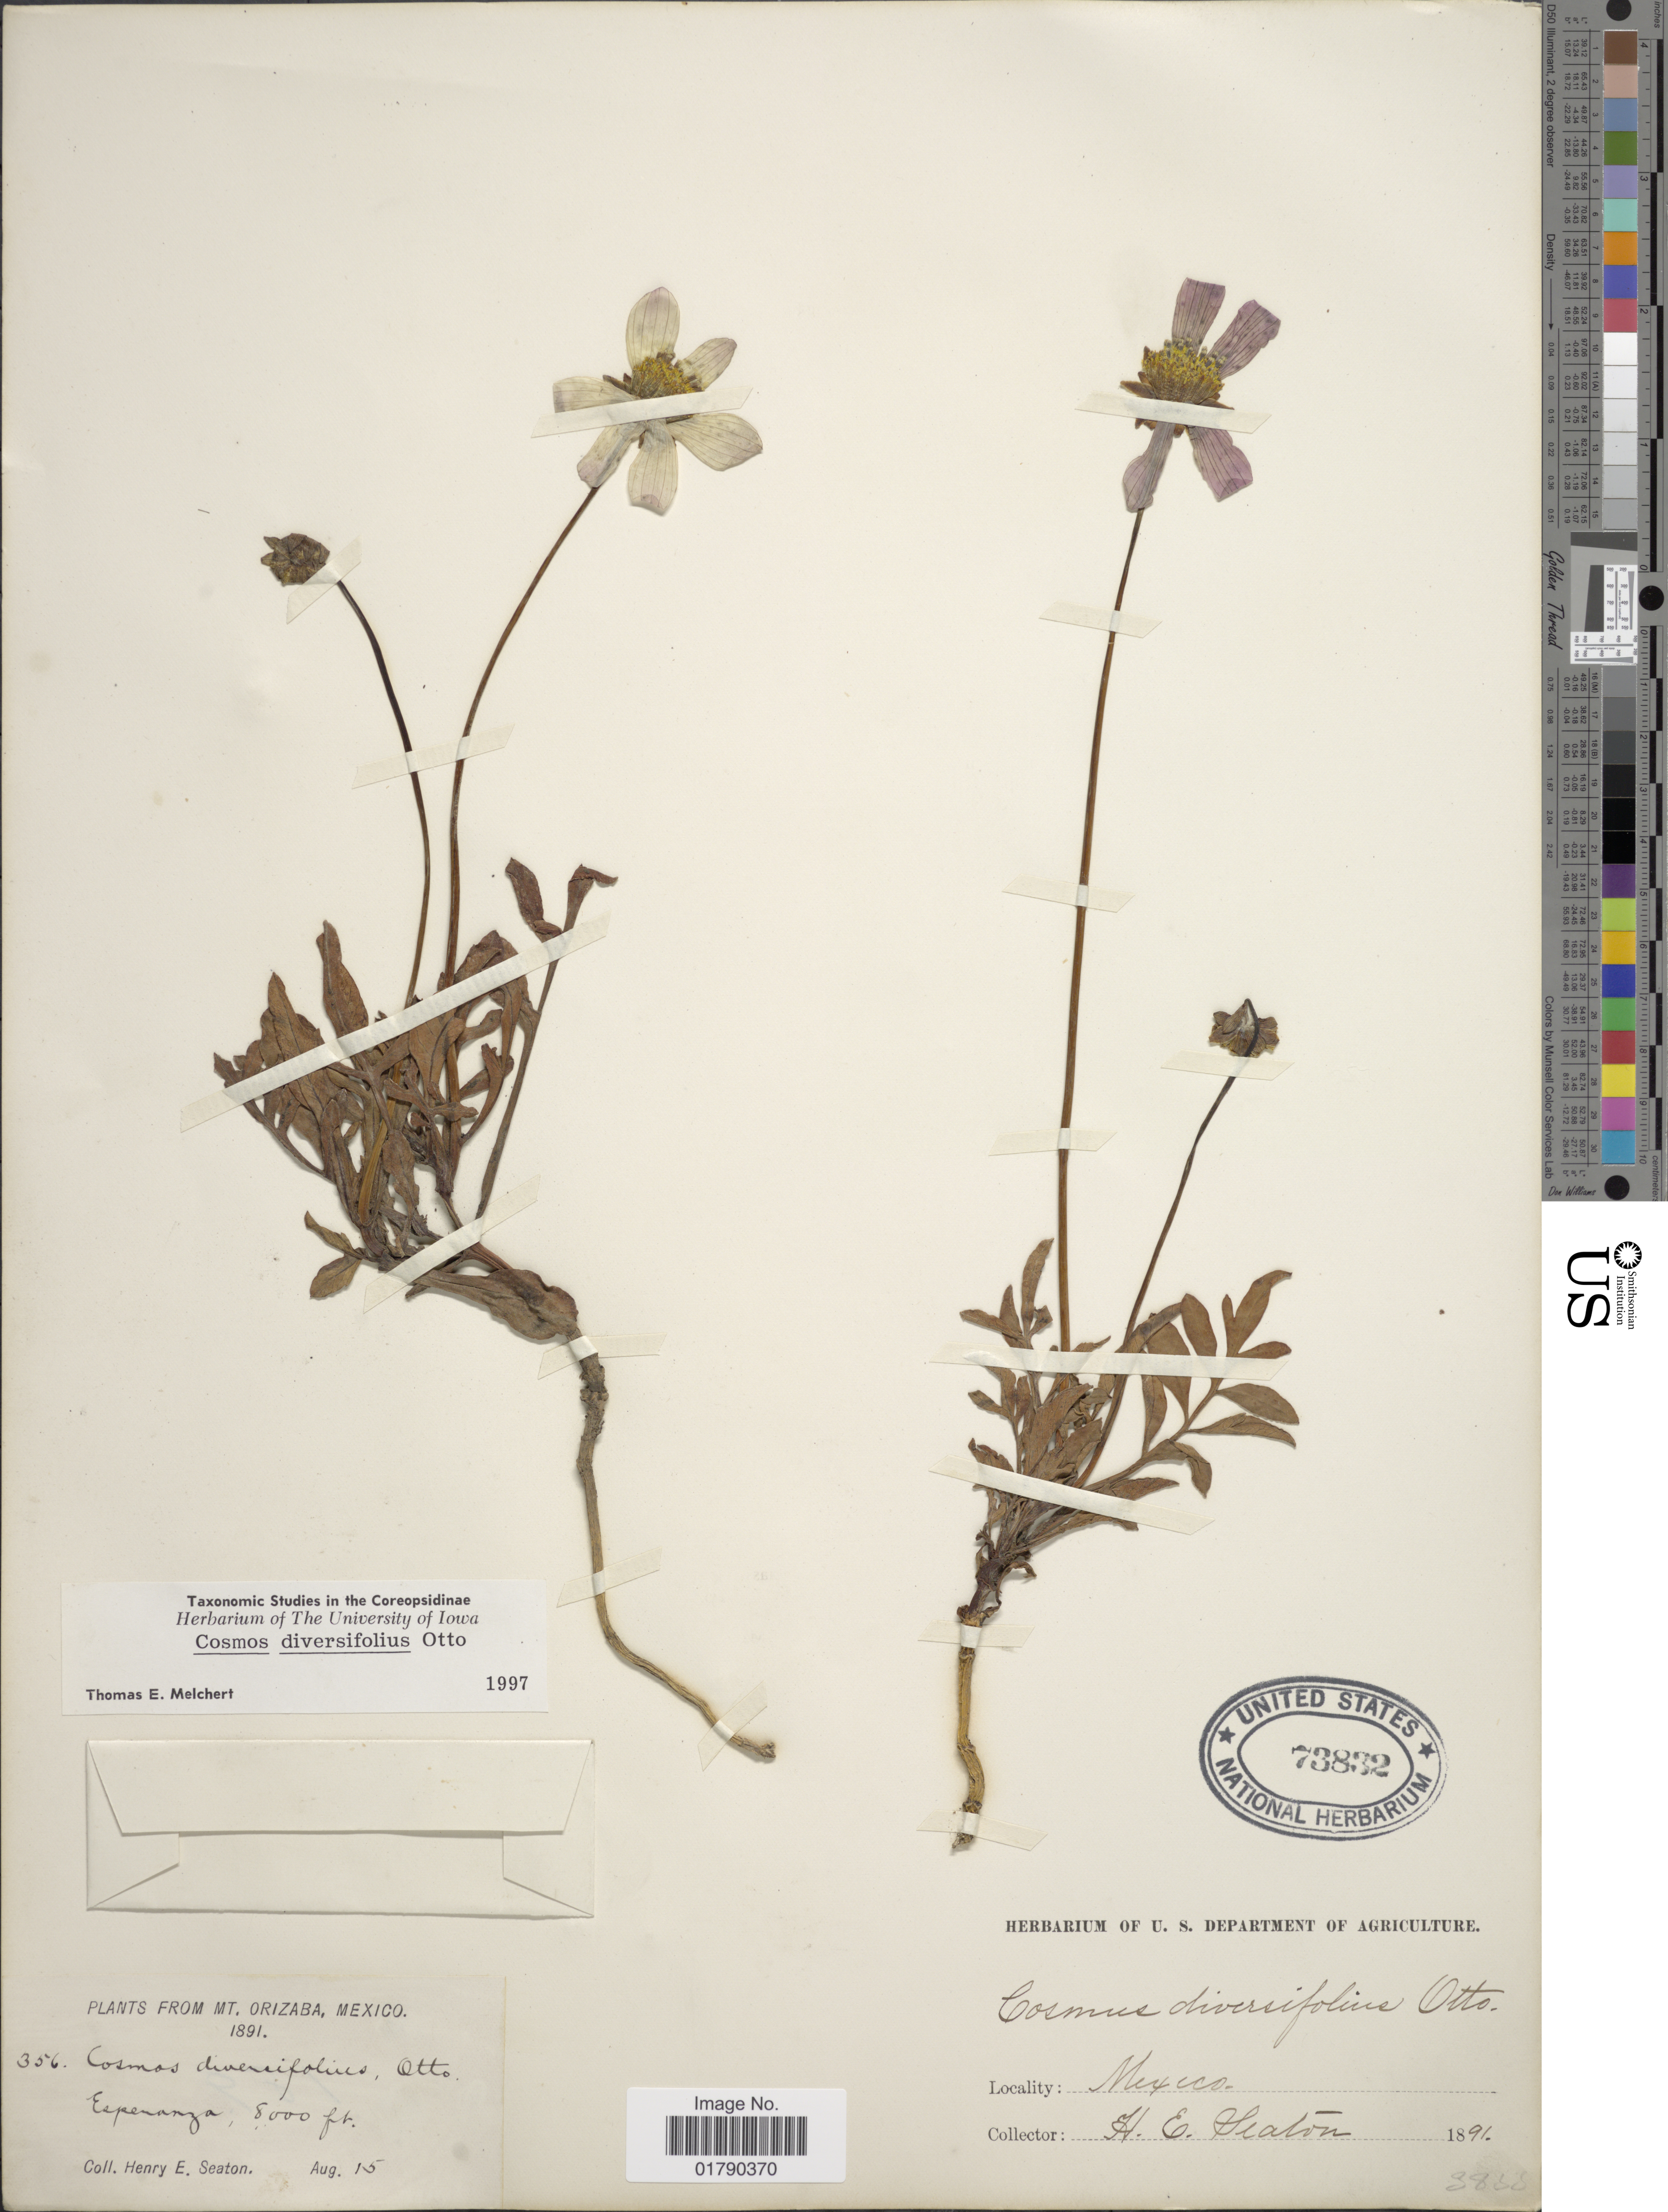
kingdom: Plantae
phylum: Tracheophyta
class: Magnoliopsida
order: Asterales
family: Asteraceae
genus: Cosmos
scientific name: Cosmos diversifolius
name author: Otto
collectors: H. E. Seaton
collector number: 356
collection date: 1891-08-15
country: Mexico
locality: Mt. Orizaba, Esperanza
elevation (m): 2438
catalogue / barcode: US 73832